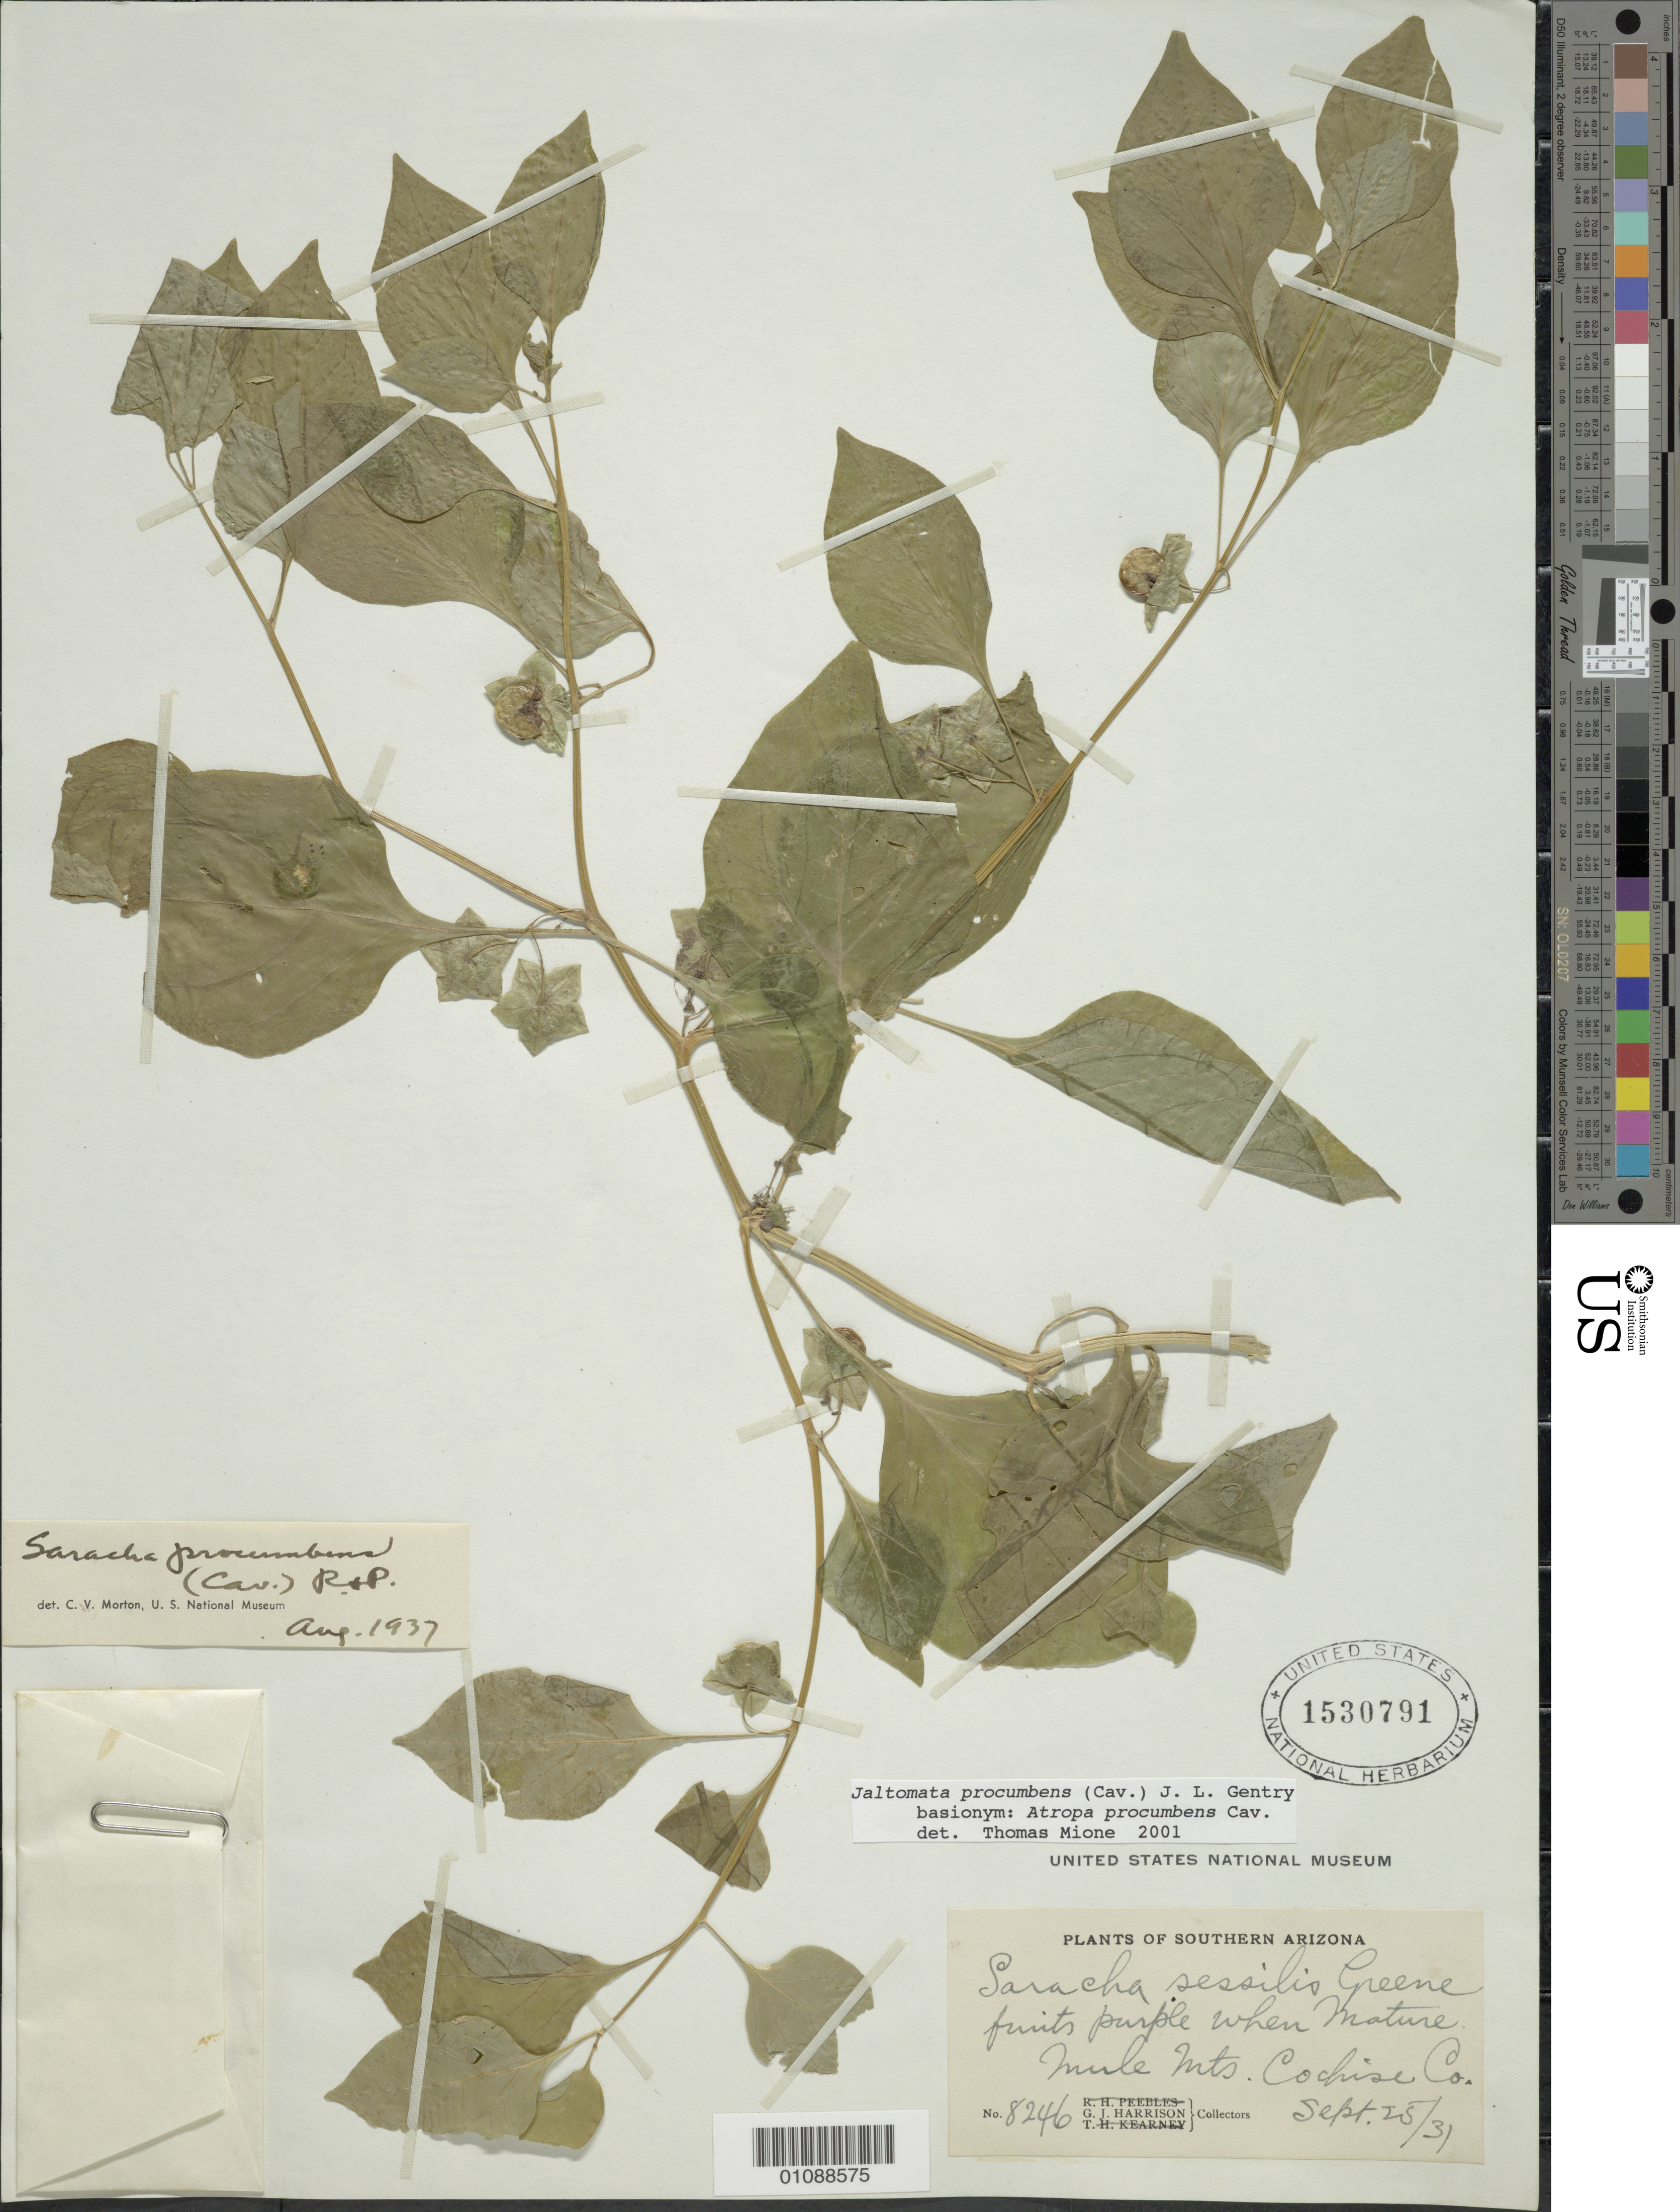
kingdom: Plantae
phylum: Tracheophyta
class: Magnoliopsida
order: Solanales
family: Solanaceae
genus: Jaltomata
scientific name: Jaltomata procumbens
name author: (Cav.) J.L. Gentry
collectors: G. J. Harrison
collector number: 8246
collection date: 1931-09-25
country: United States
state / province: Arizona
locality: Southern Arizona, Mule Mts., Cochise Co.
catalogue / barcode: US 1530791